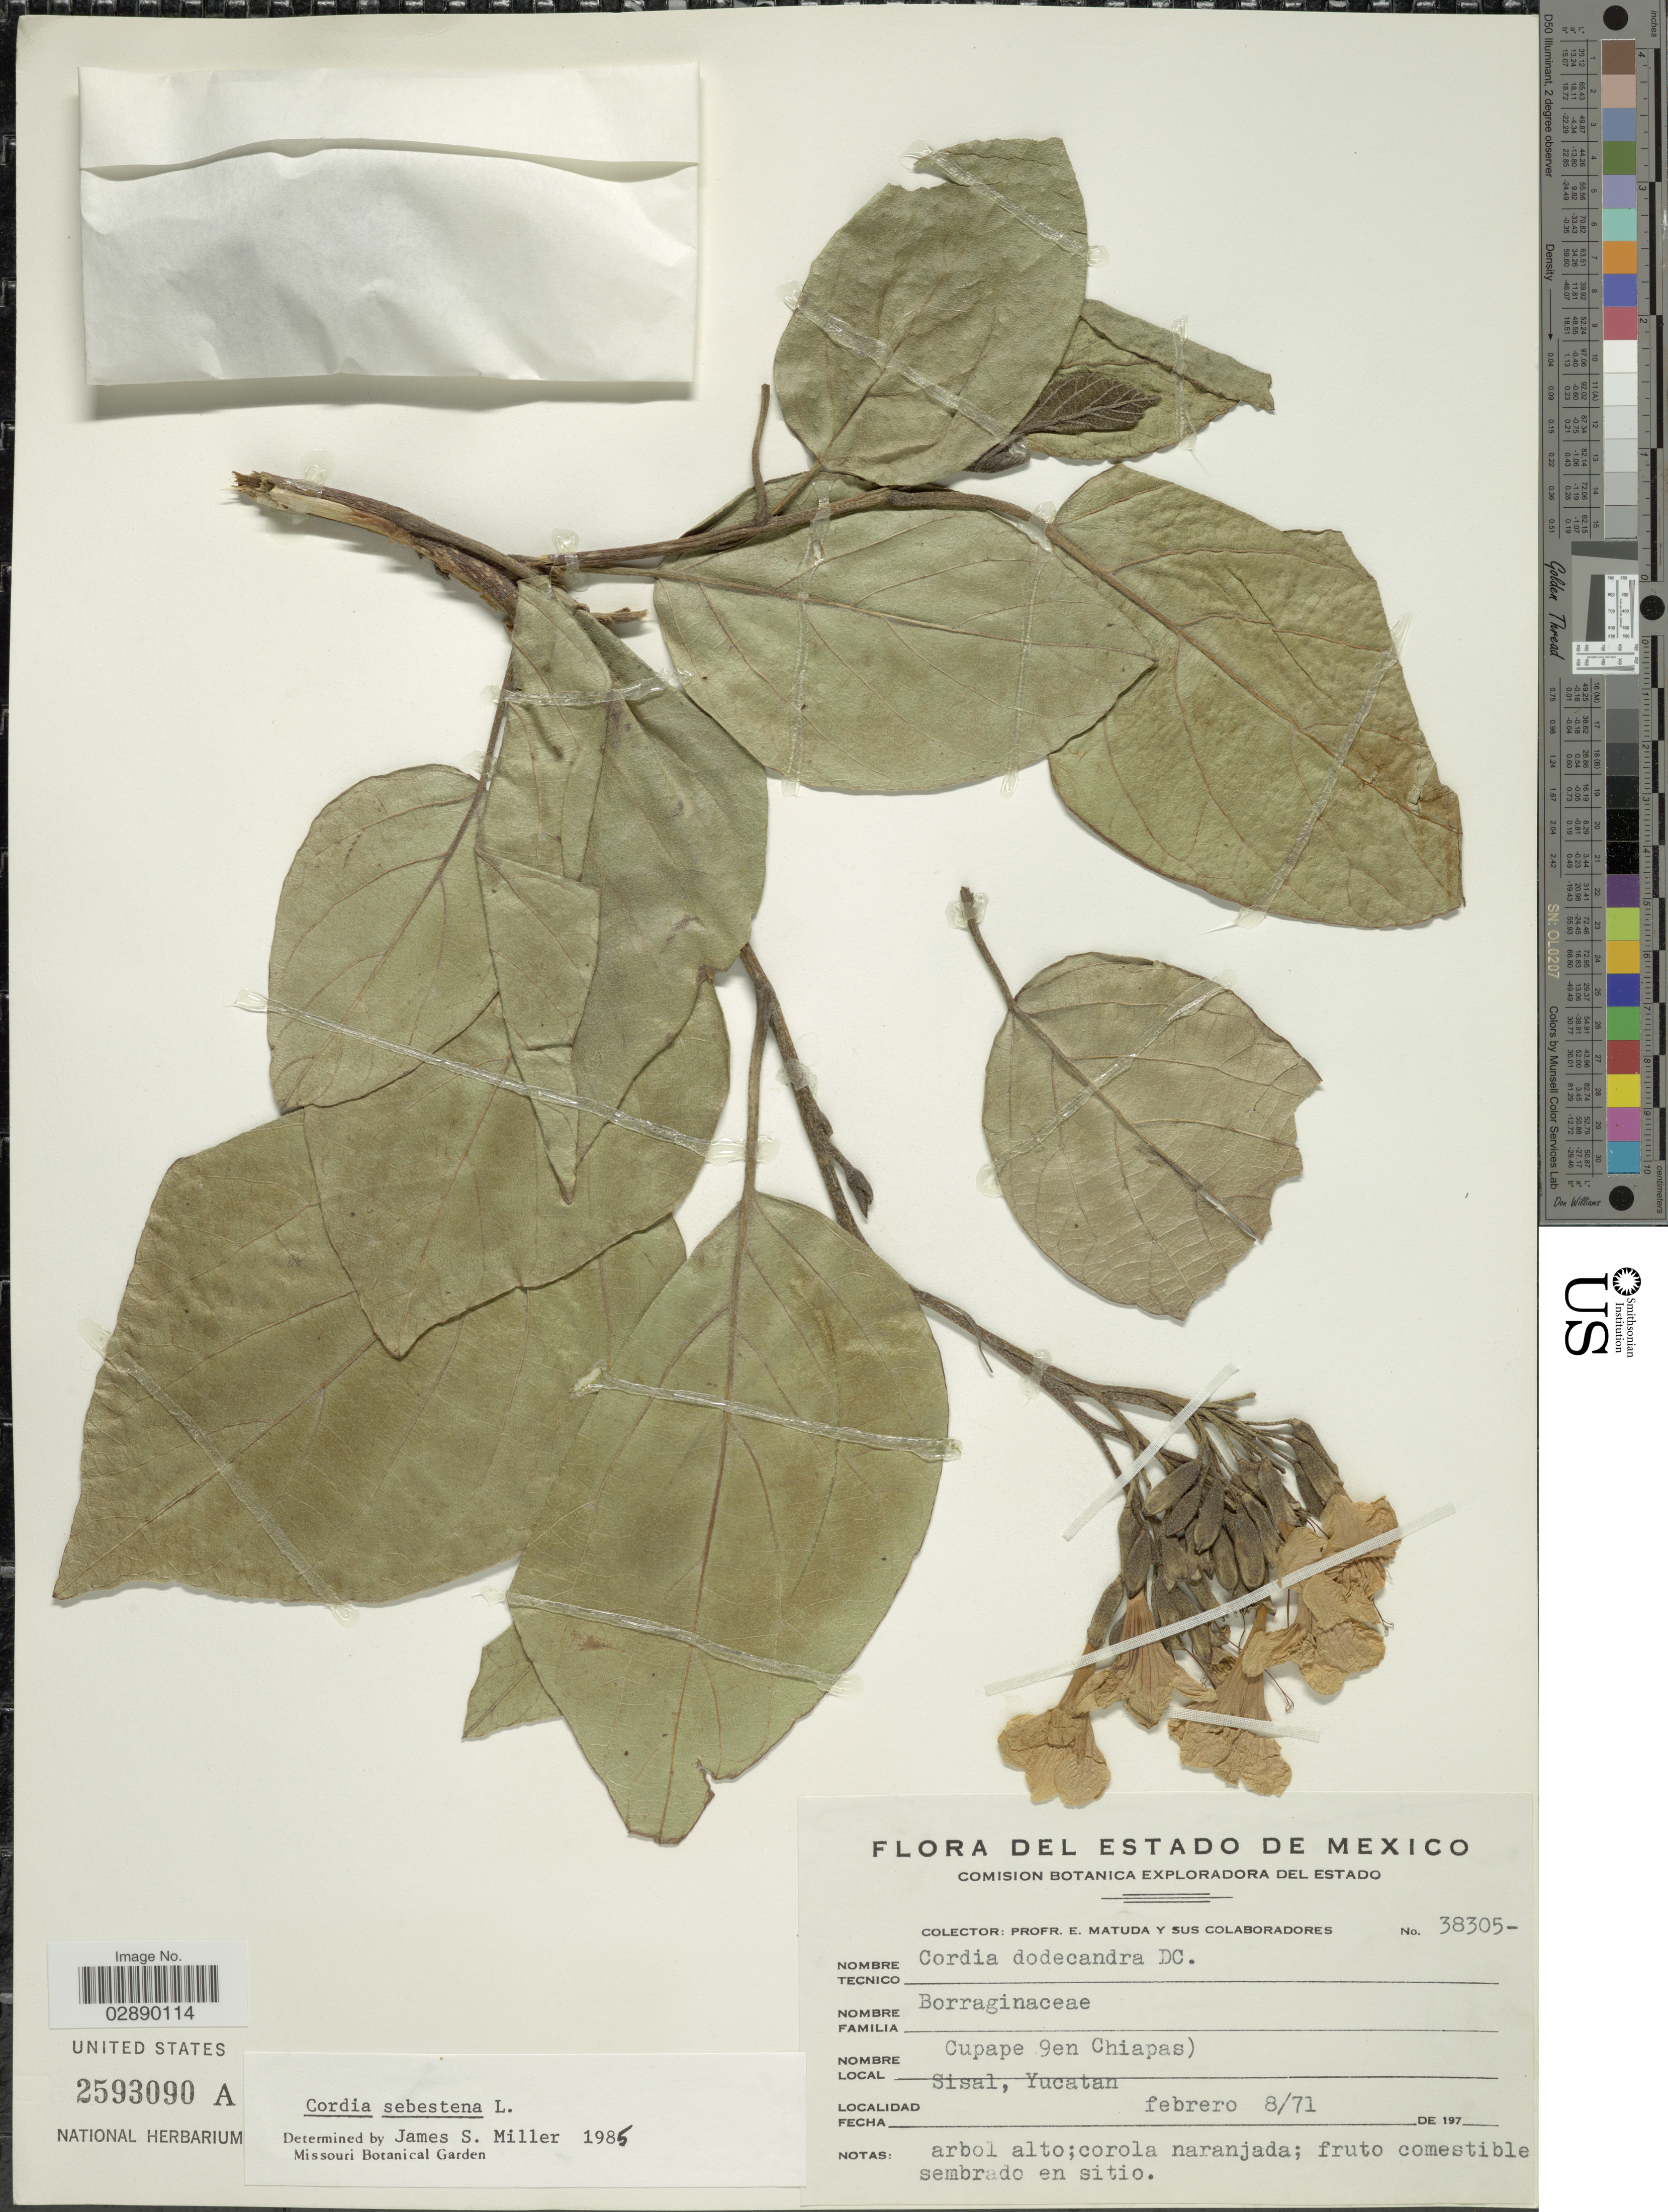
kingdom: Plantae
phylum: Tracheophyta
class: Magnoliopsida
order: Boraginales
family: Cordiaceae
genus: Cordia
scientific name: Cordia sebestena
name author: L.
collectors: E. Matuda & et al.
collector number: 38305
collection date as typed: Transcribed d/m/y: 8/2/71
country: Mexico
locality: Cupape 9en Chiapas), Sisal, Yucatan.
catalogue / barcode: US 2593090A